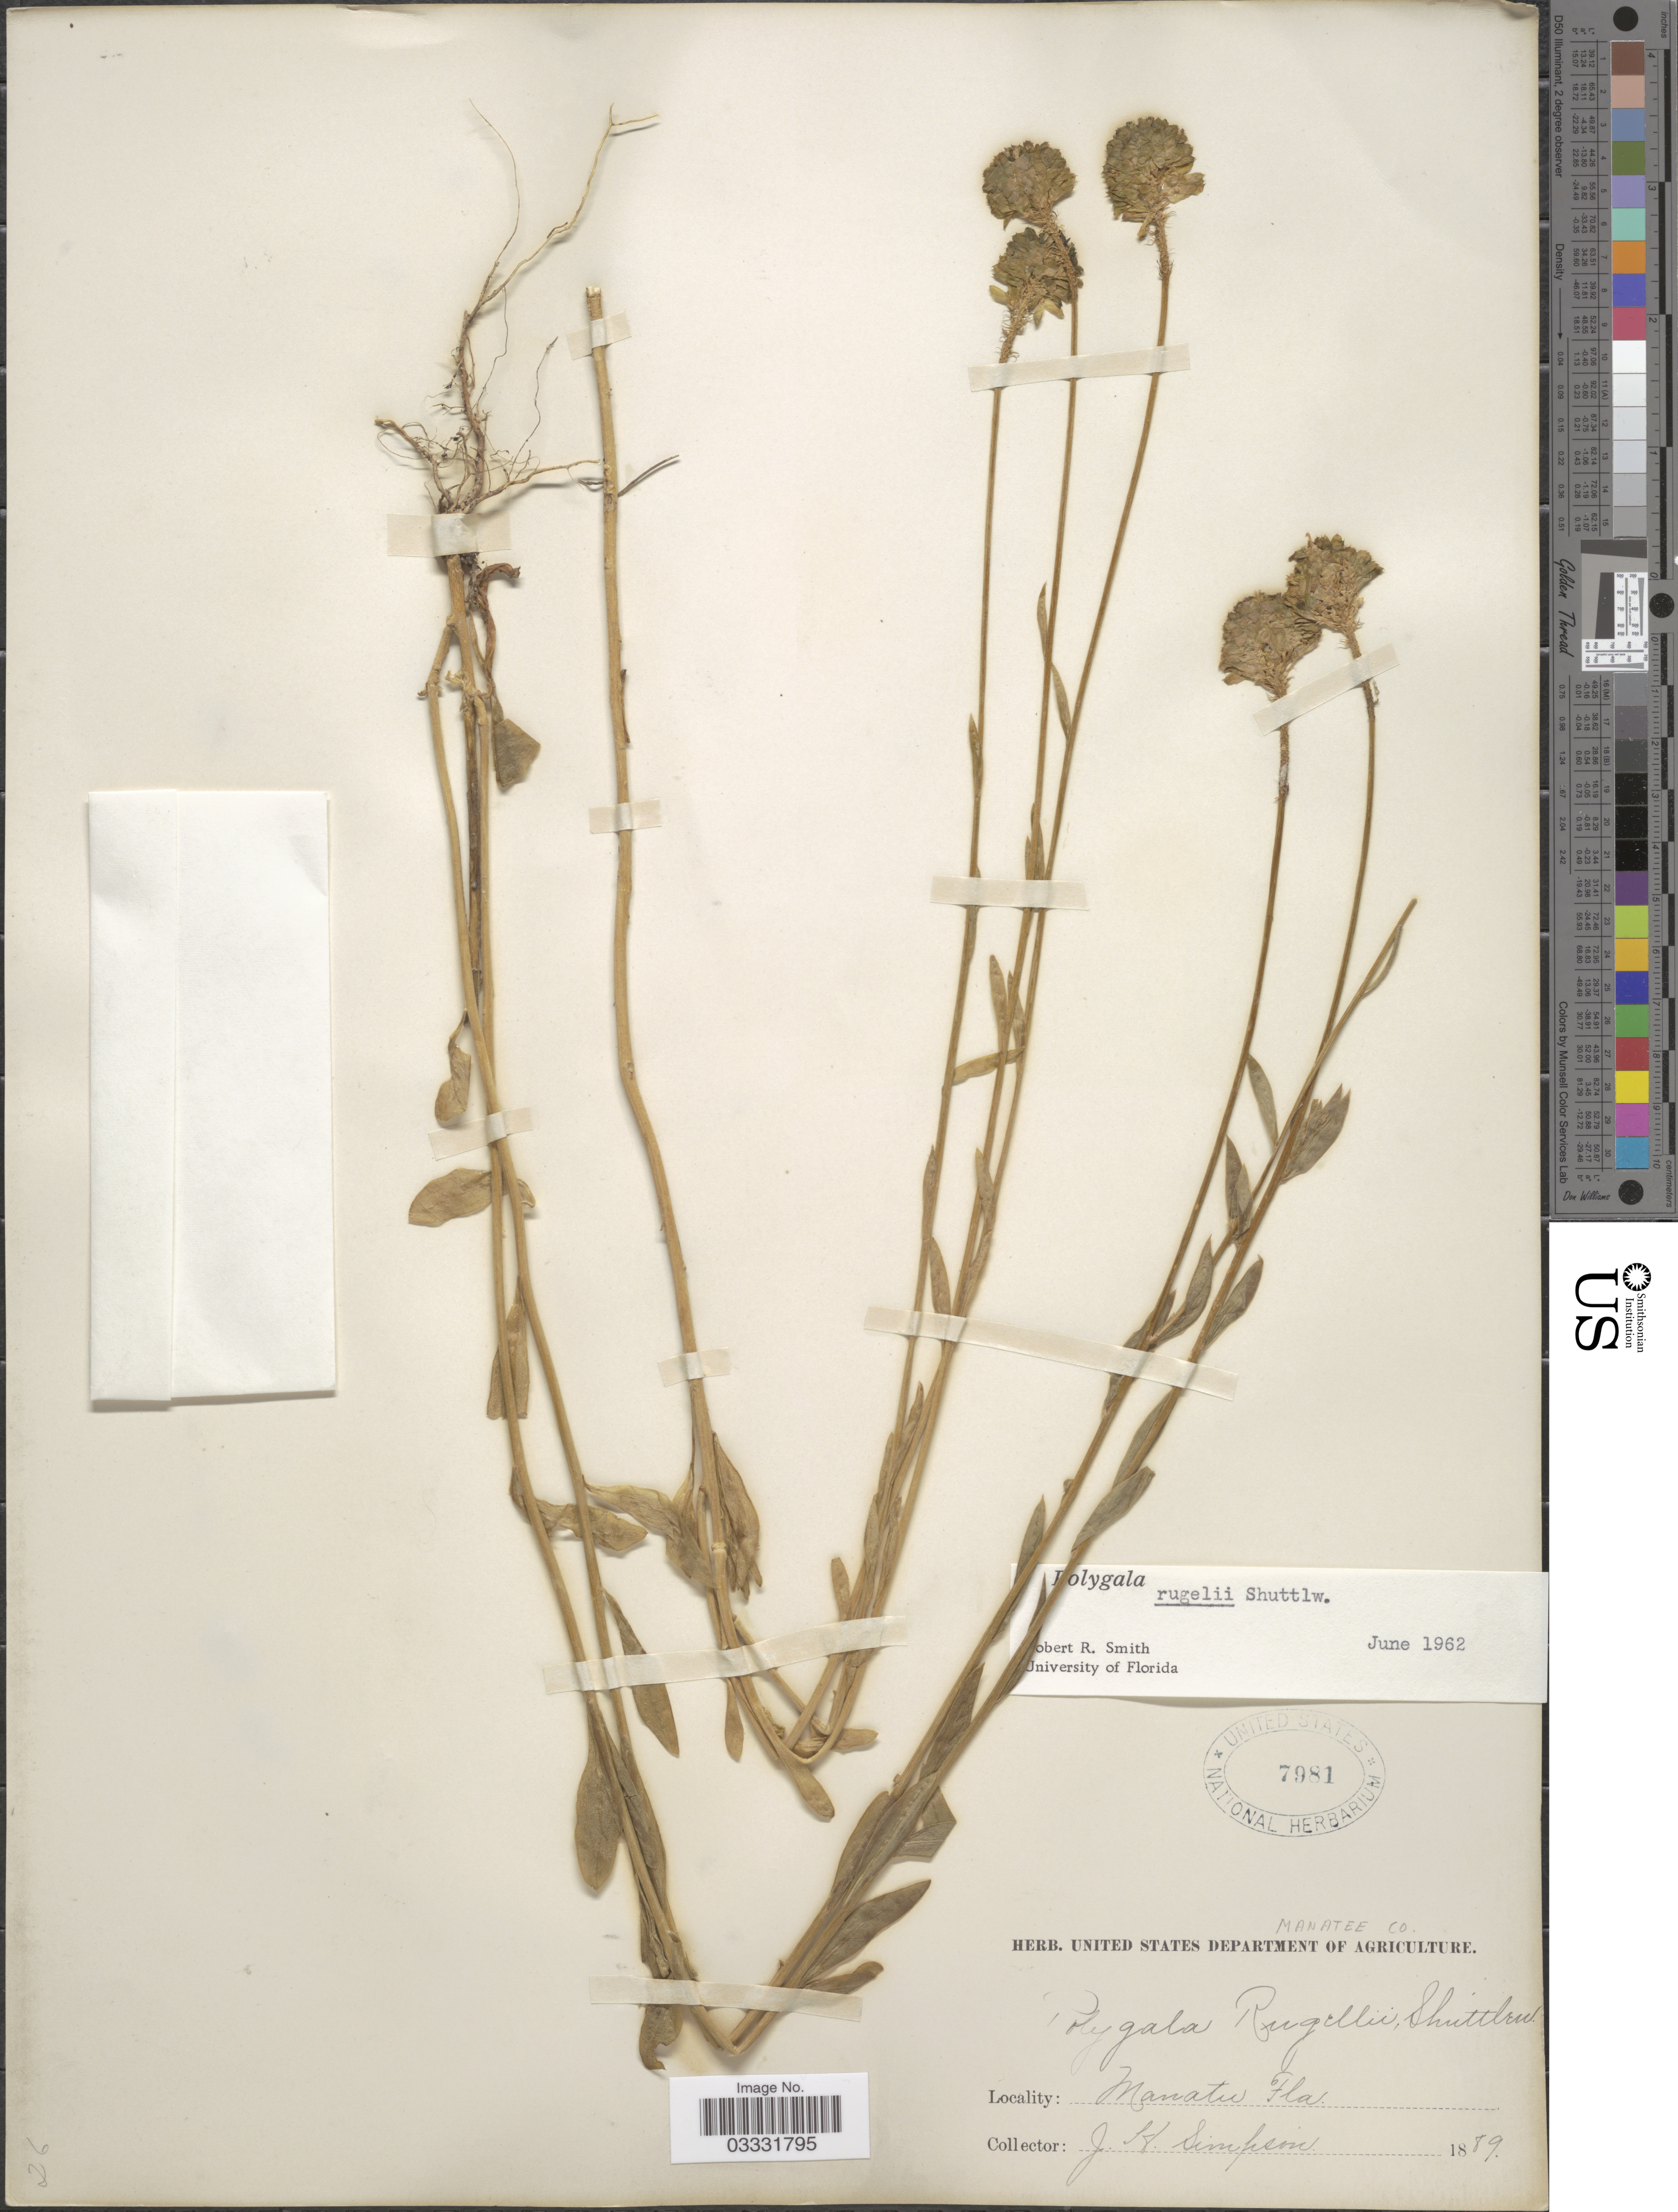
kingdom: Plantae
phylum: Tracheophyta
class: Magnoliopsida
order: Fabales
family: Polygalaceae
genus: Polygala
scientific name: Polygala rugelii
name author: Shuttlew. ex Chapm.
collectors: J. H. Simpson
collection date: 1889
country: United States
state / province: Florida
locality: Manatee Co. Manatee.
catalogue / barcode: US 7981